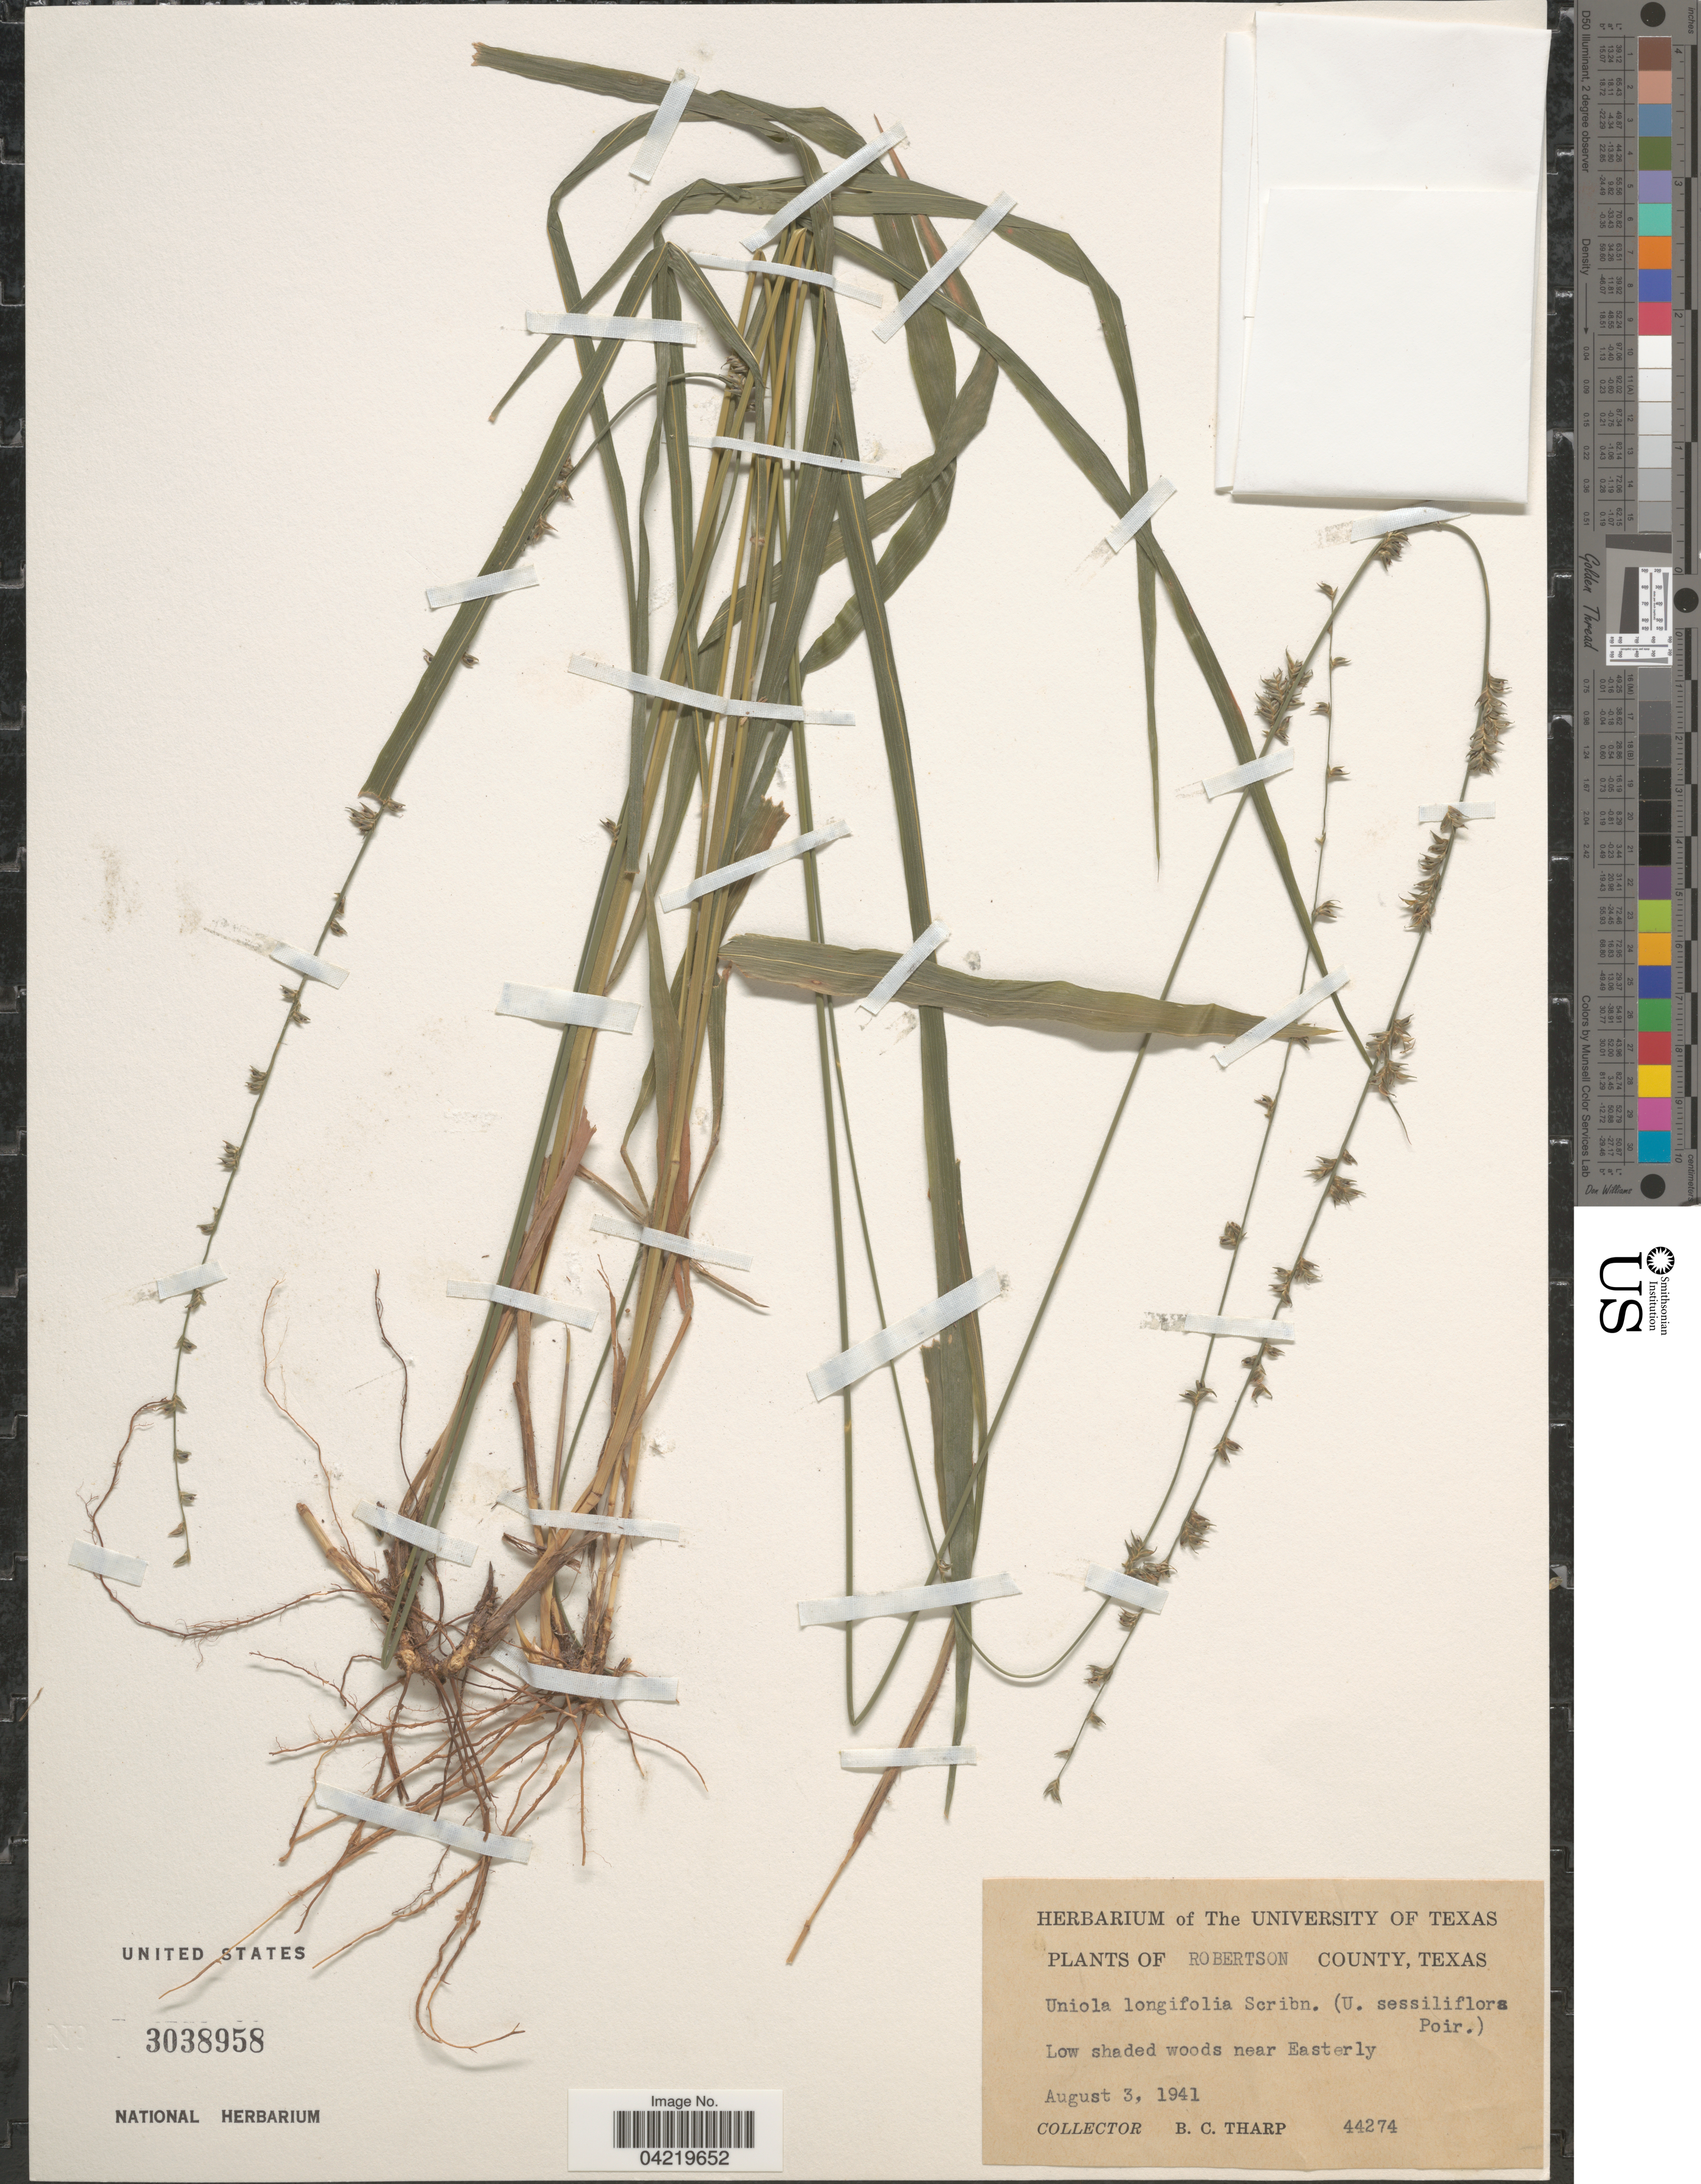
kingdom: Plantae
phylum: Tracheophyta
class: Liliopsida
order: Poales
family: Poaceae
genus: Chasmanthium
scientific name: Chasmanthium laxum subsp. sessiliflorum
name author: (L.) H.O. Yates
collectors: B. C. Tharp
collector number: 44274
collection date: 1941-08-03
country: United States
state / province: Texas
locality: Robertson County. Low shaded woods near Easterly.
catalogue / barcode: US 3038958